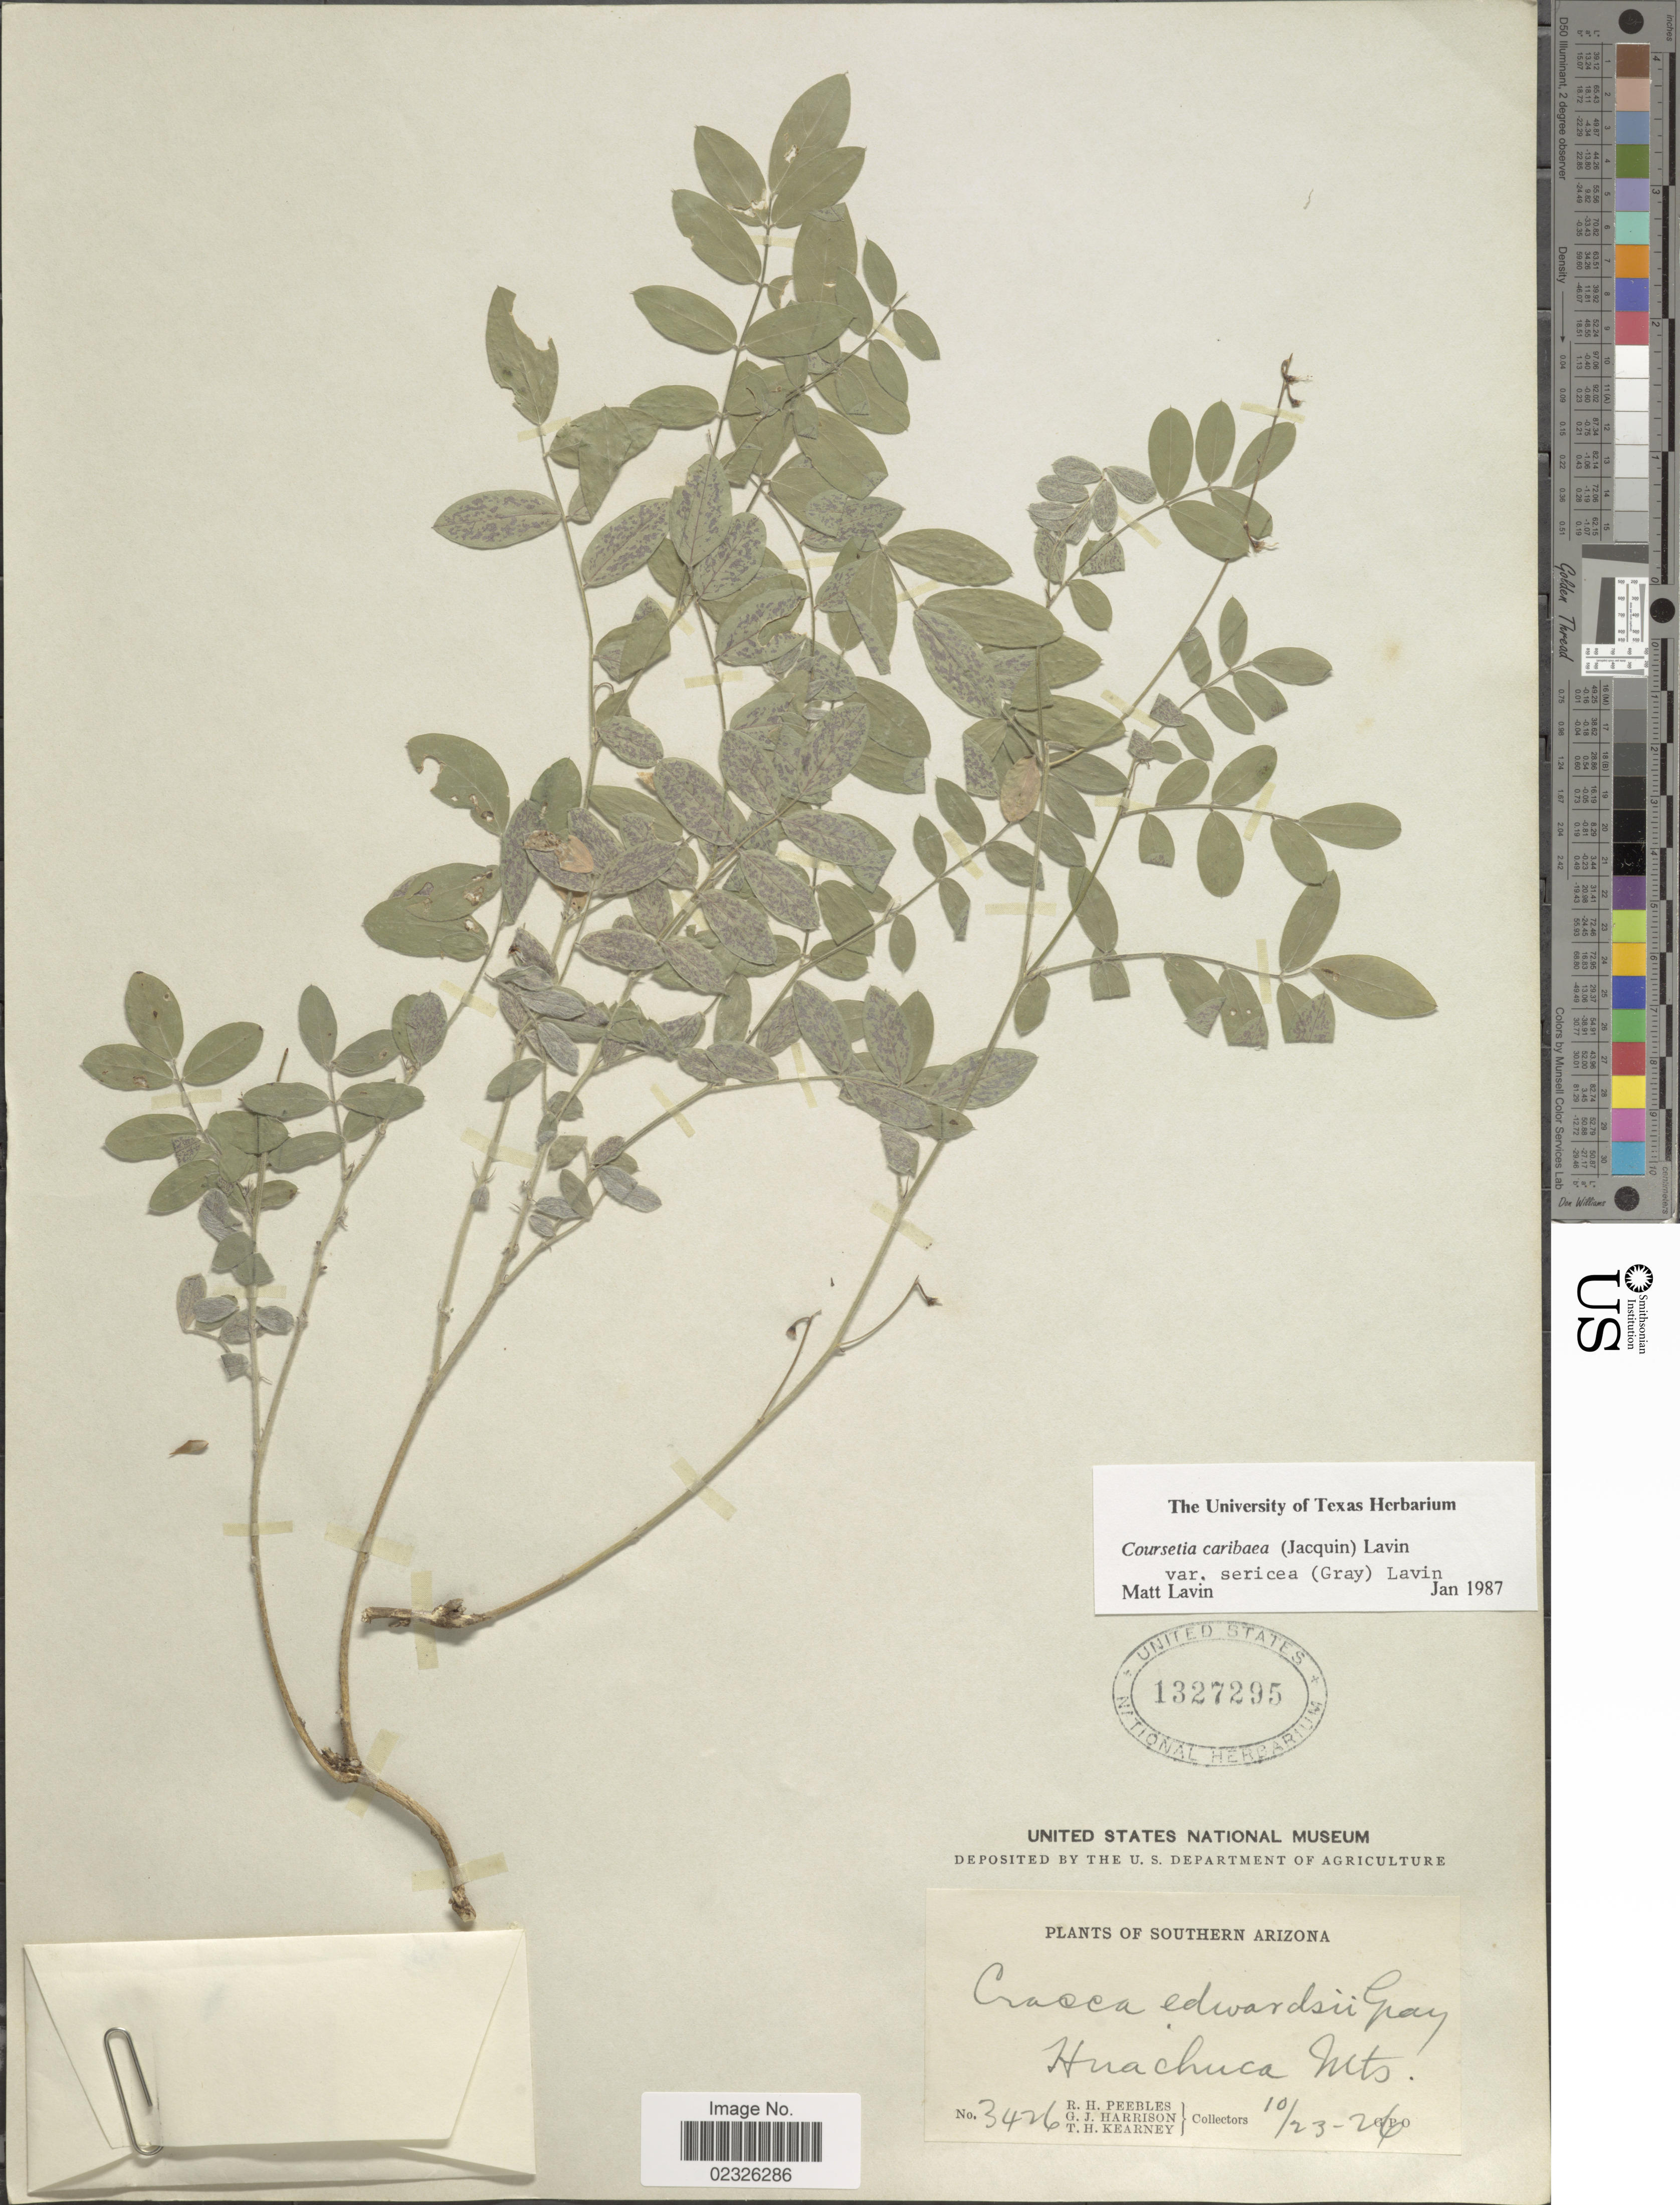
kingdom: Plantae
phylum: Tracheophyta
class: Magnoliopsida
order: Fabales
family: Fabaceae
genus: Coursetia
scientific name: Coursetia caribaea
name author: (Jacq.) Lavin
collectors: R. H. Peebles, G. J. Harrison & T. H. Kearney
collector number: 3426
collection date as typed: Transcribed d/m/y: 23/10/26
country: United States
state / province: Arizona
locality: Southern Arizona. Huachuca Mts.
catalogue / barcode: US 1327295